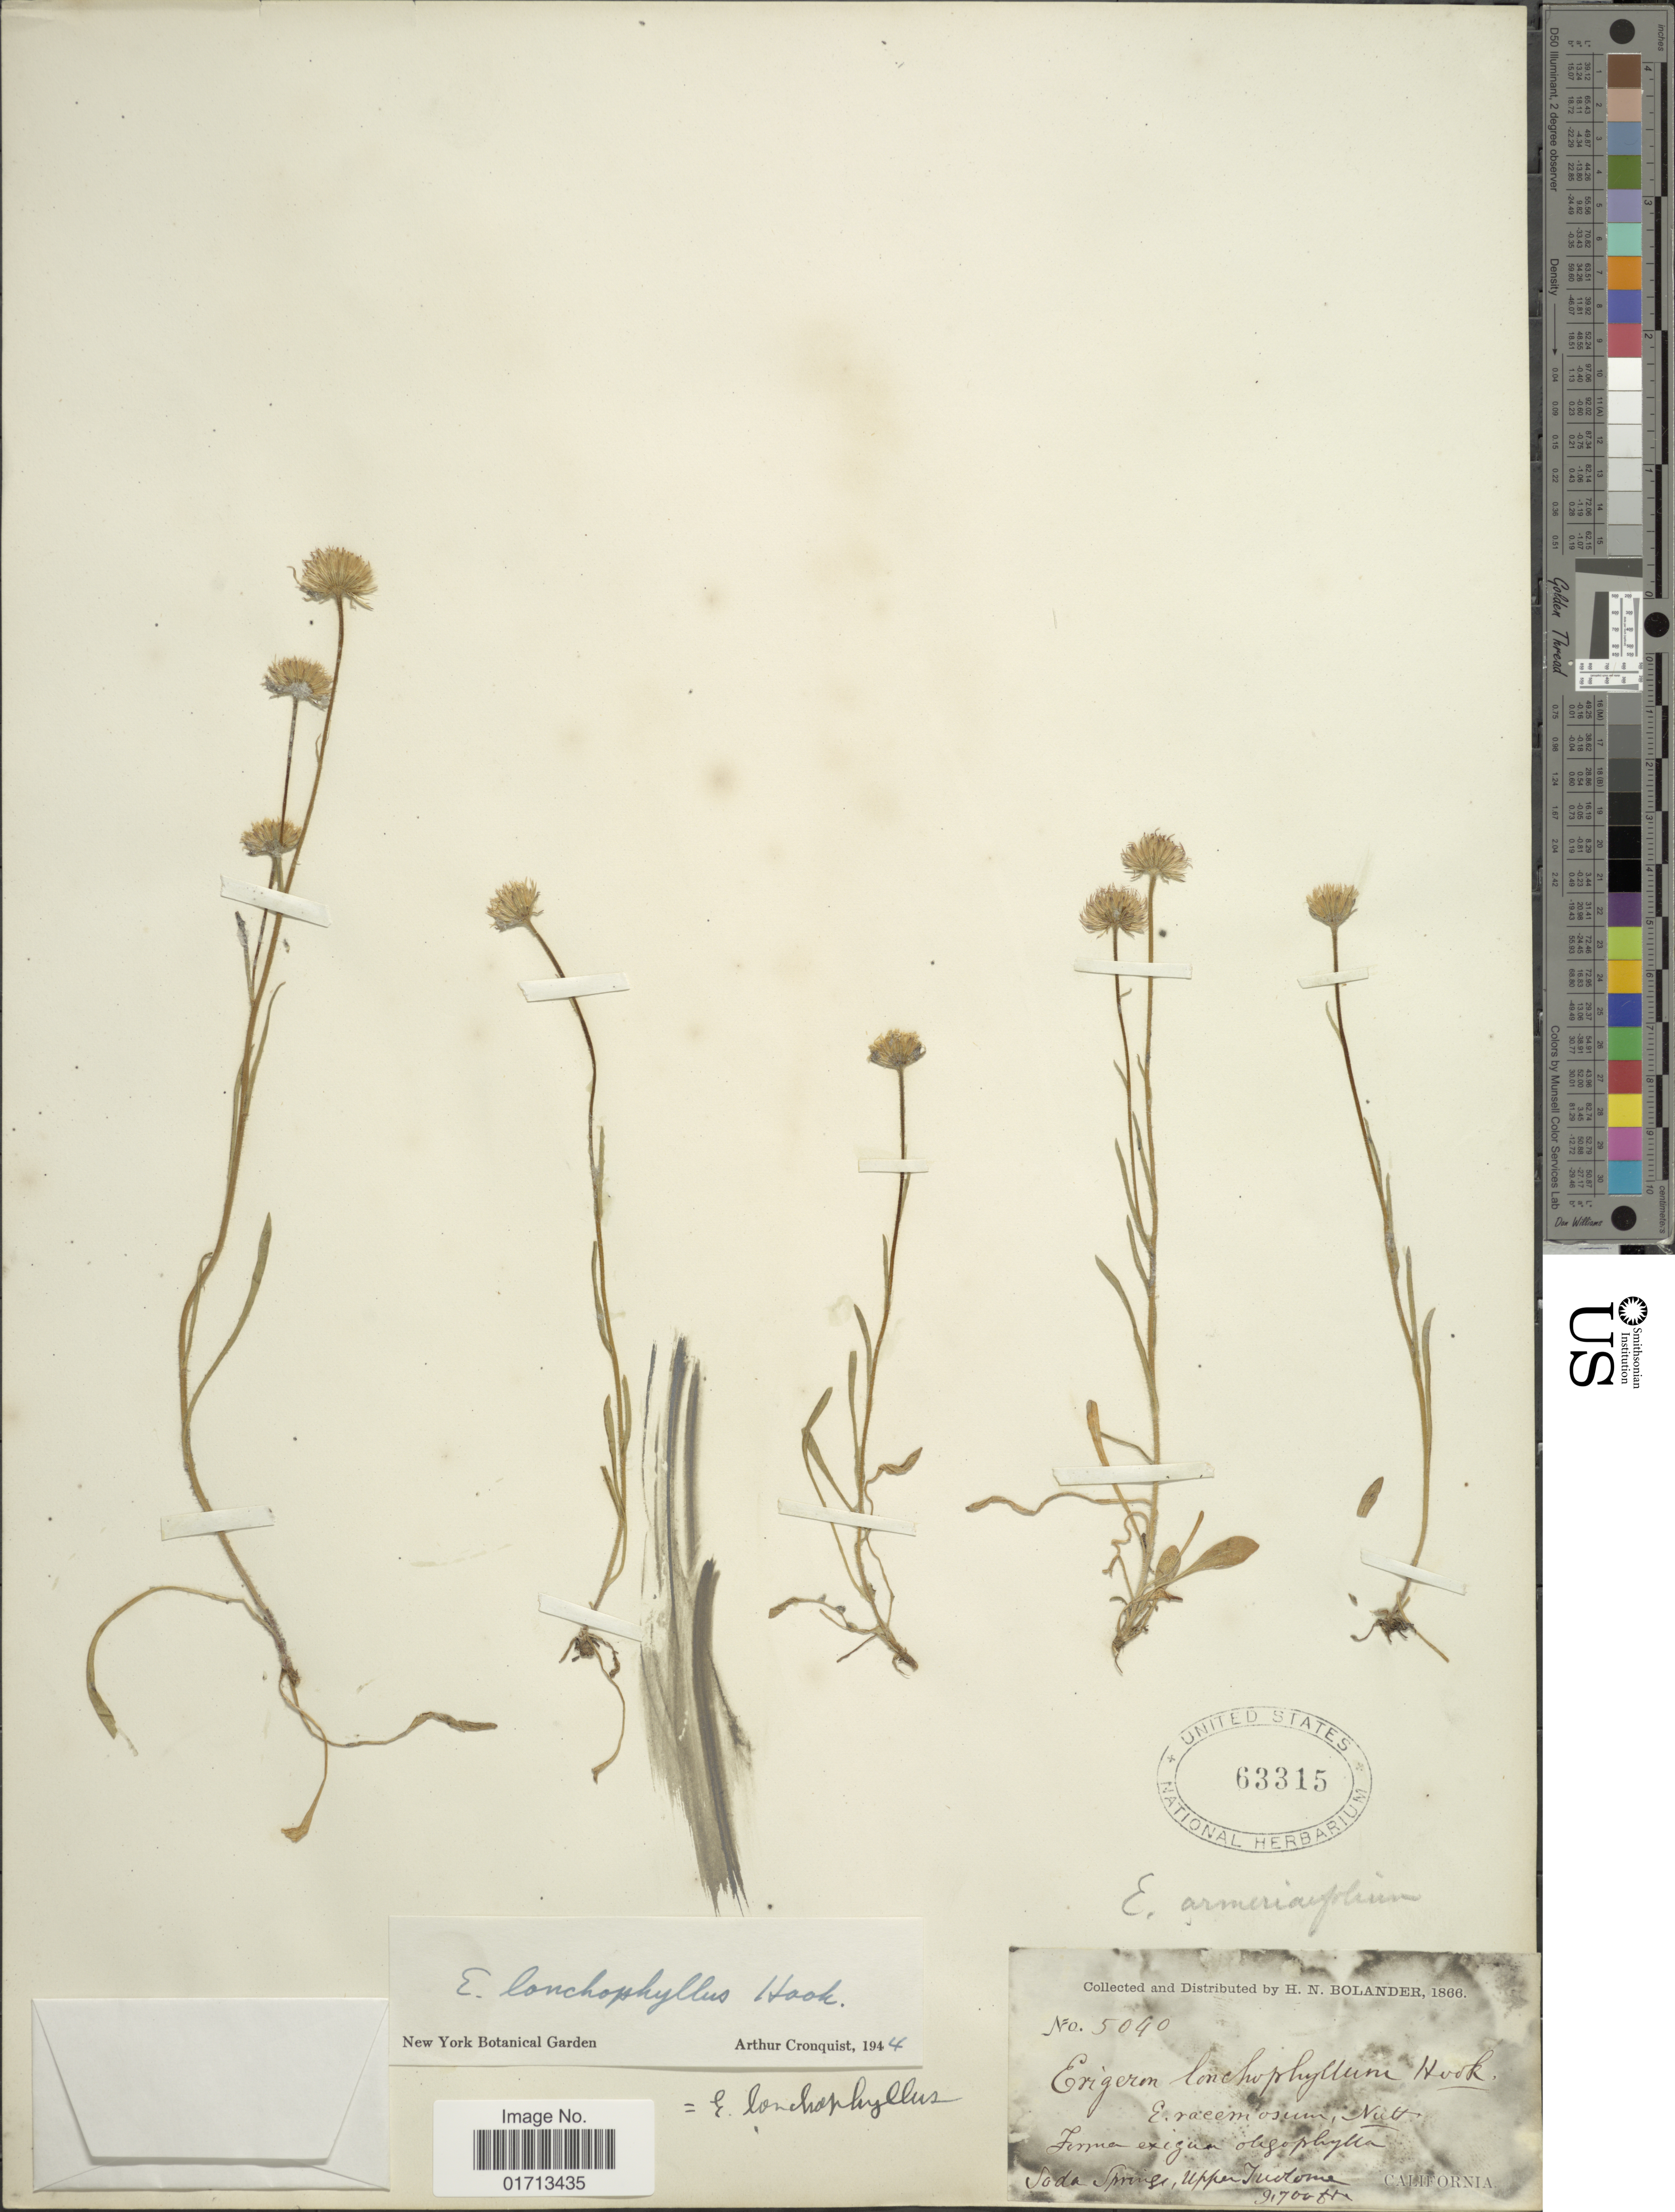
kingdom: Plantae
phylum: Tracheophyta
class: Magnoliopsida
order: Asterales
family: Asteraceae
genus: Erigeron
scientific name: Erigeron lonchophyllus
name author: Hook.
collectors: H. Bolander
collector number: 5040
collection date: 1866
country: United States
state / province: California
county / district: Tuolumne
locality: Soda Springs, Upper Tuolumne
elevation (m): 2957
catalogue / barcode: US 63315